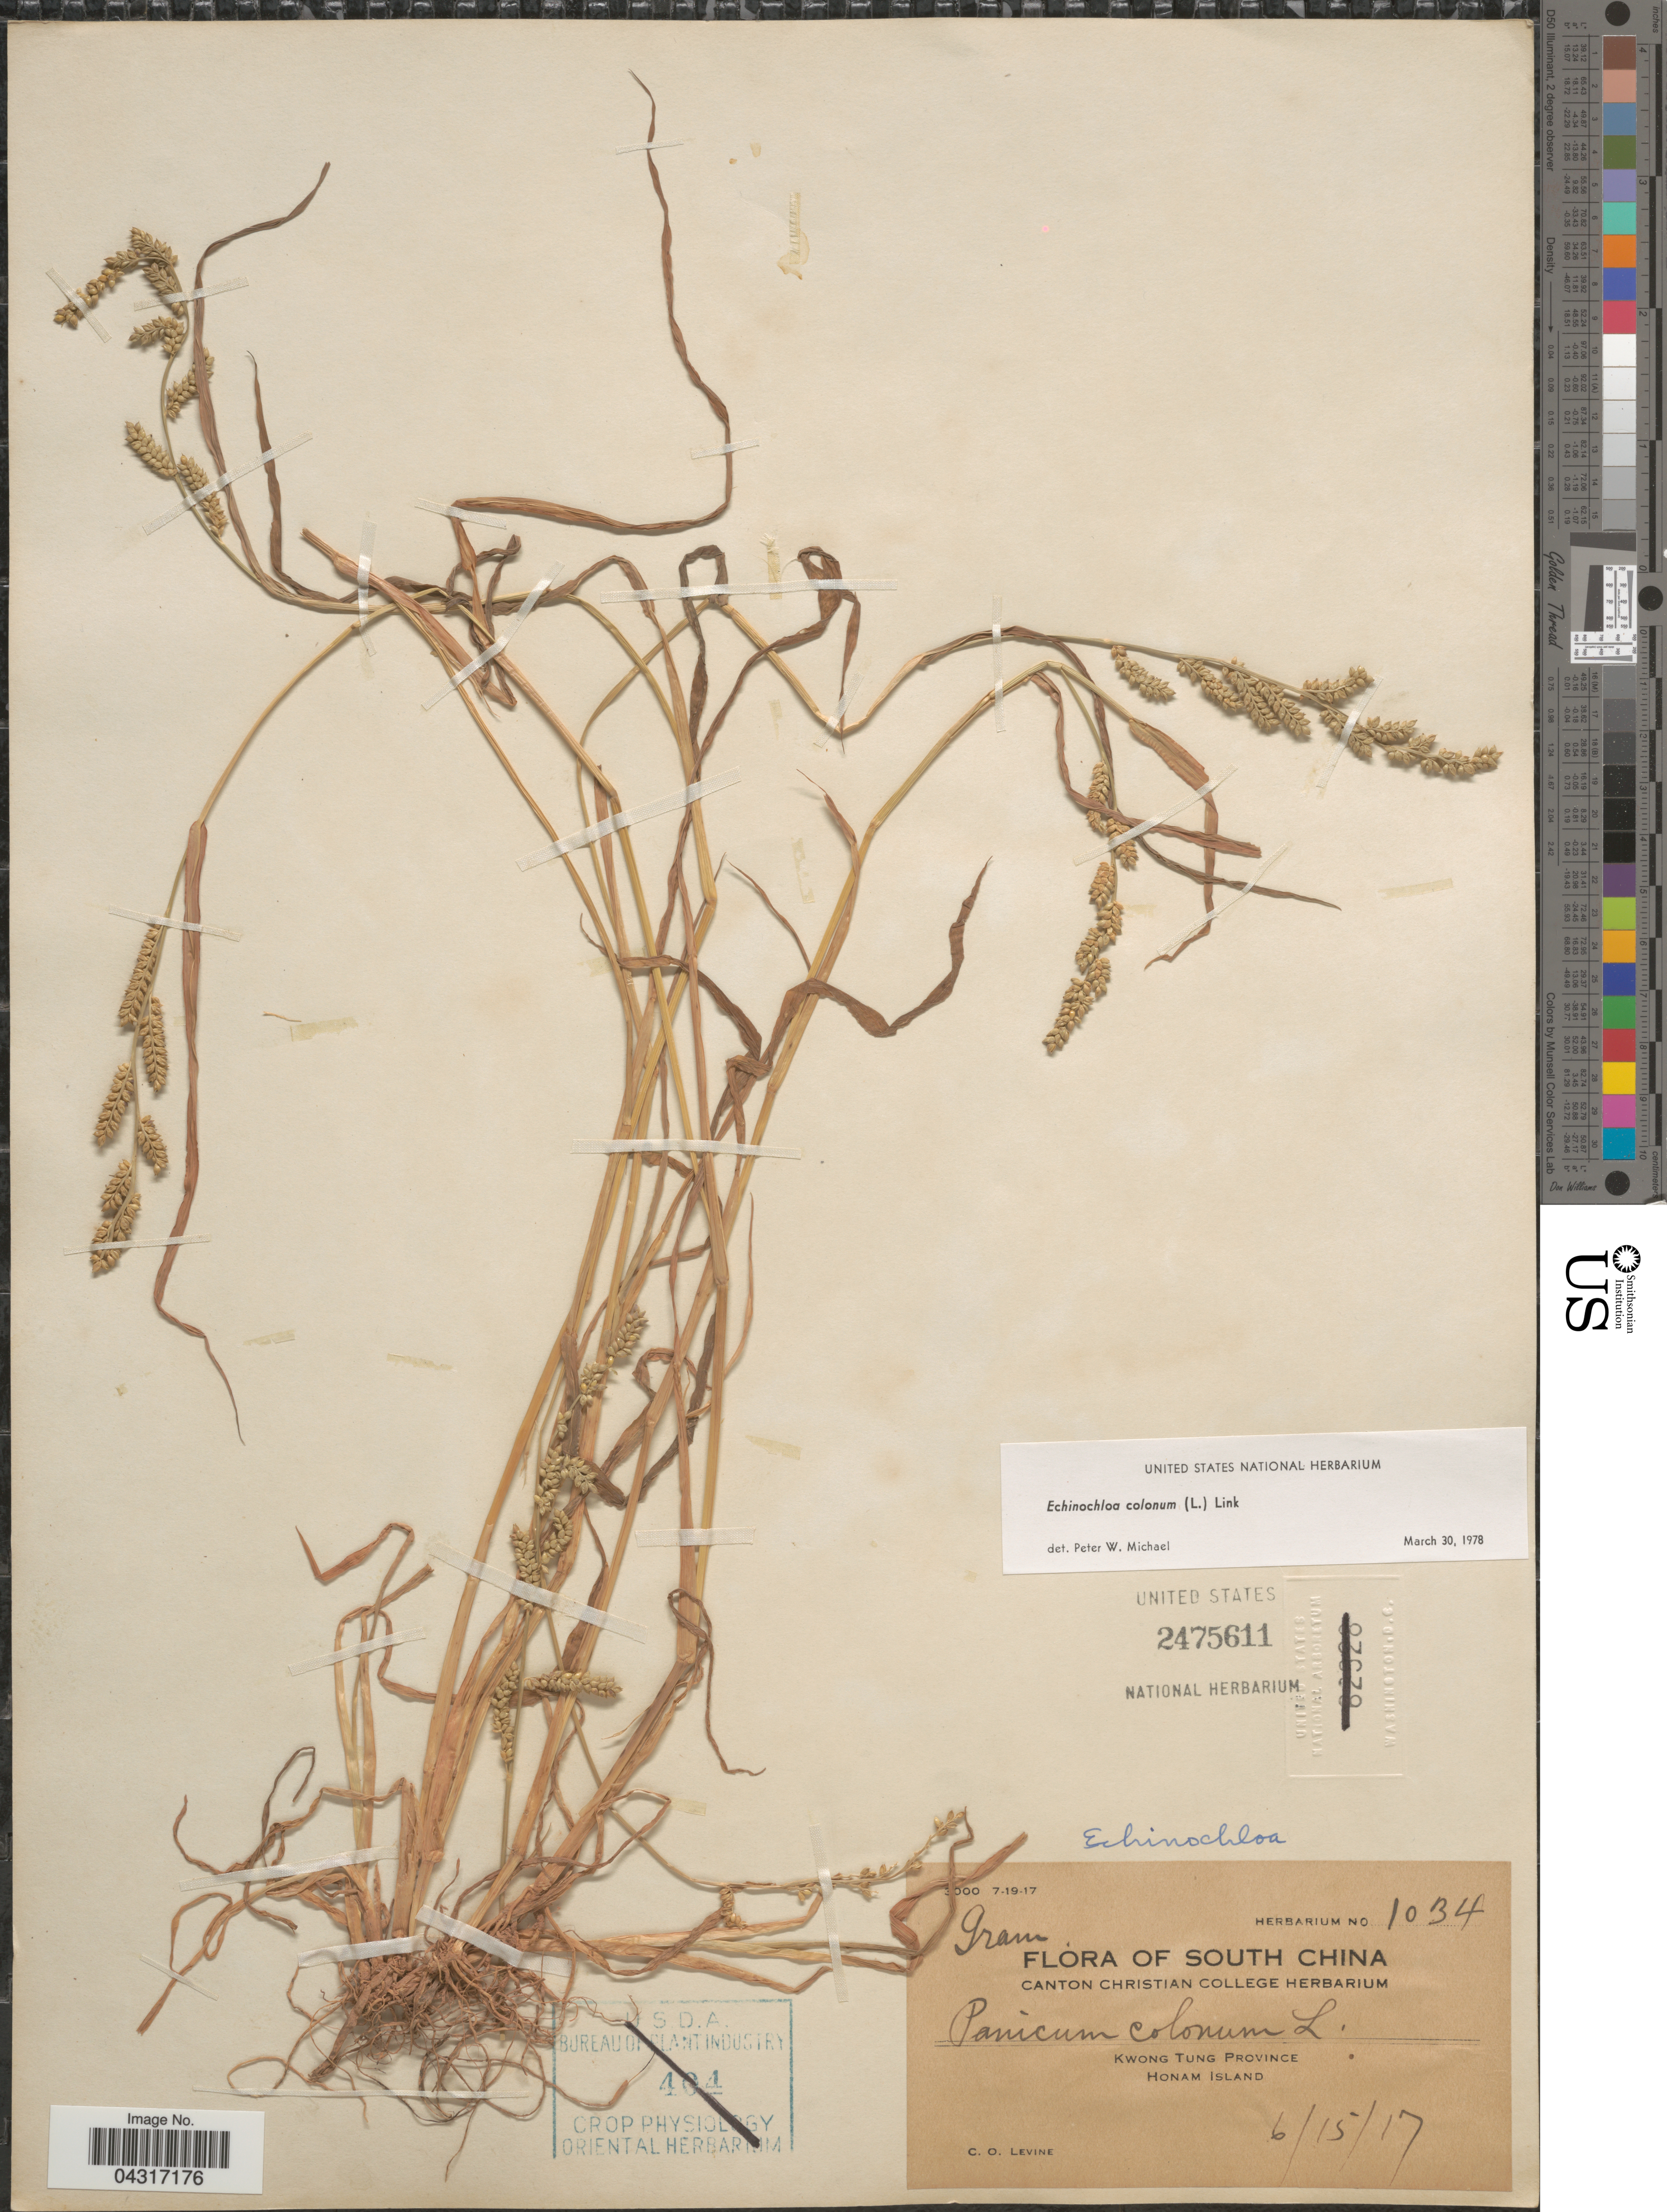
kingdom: Plantae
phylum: Tracheophyta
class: Liliopsida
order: Poales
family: Poaceae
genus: Echinochloa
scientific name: Echinochloa colona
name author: (L.) Link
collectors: C. O. Levine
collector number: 1034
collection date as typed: Transcribed d/m/y: 15/6/17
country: China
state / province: Guangdong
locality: South China. Kwong Tung Province. Honam Island.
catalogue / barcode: US 2475611